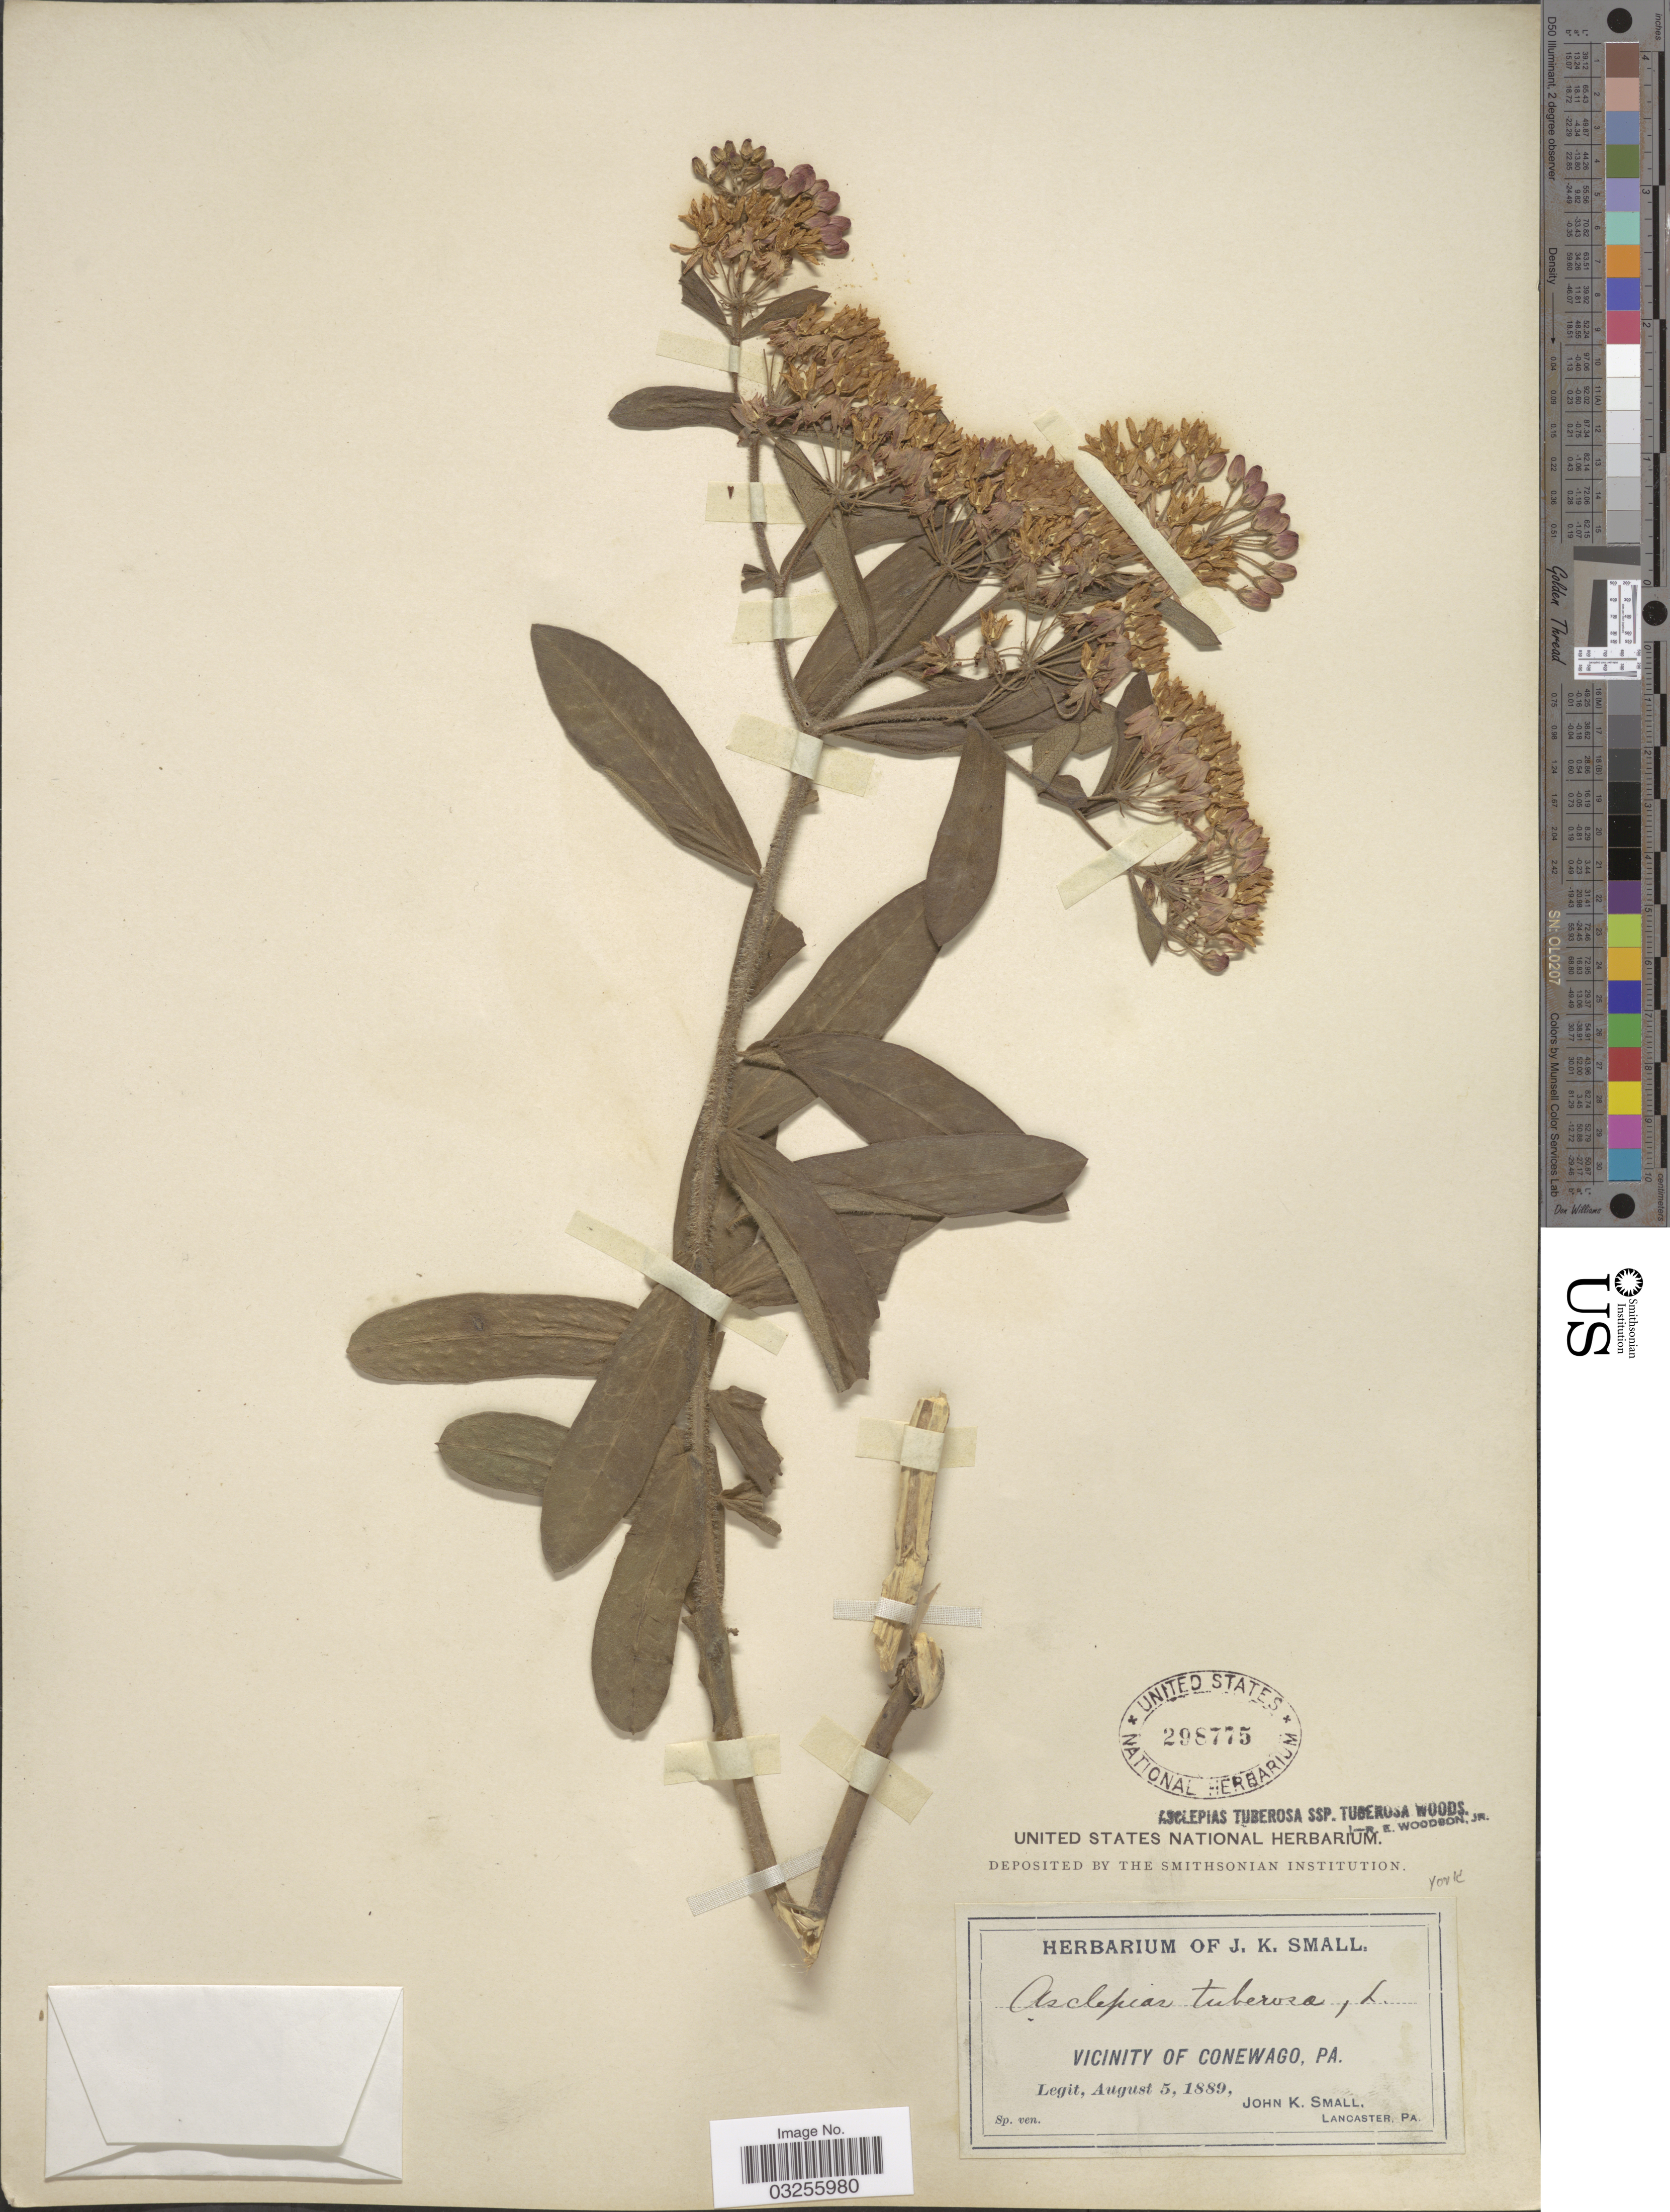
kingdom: Plantae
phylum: Tracheophyta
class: Magnoliopsida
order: Gentianales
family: Apocynaceae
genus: Asclepias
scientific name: Asclepias tuberosa subsp. tuberosa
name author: L.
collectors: J. K. Small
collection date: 1889-08-05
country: United States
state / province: Pennsylvania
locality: Vicinity of Conewago.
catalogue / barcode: US 298775